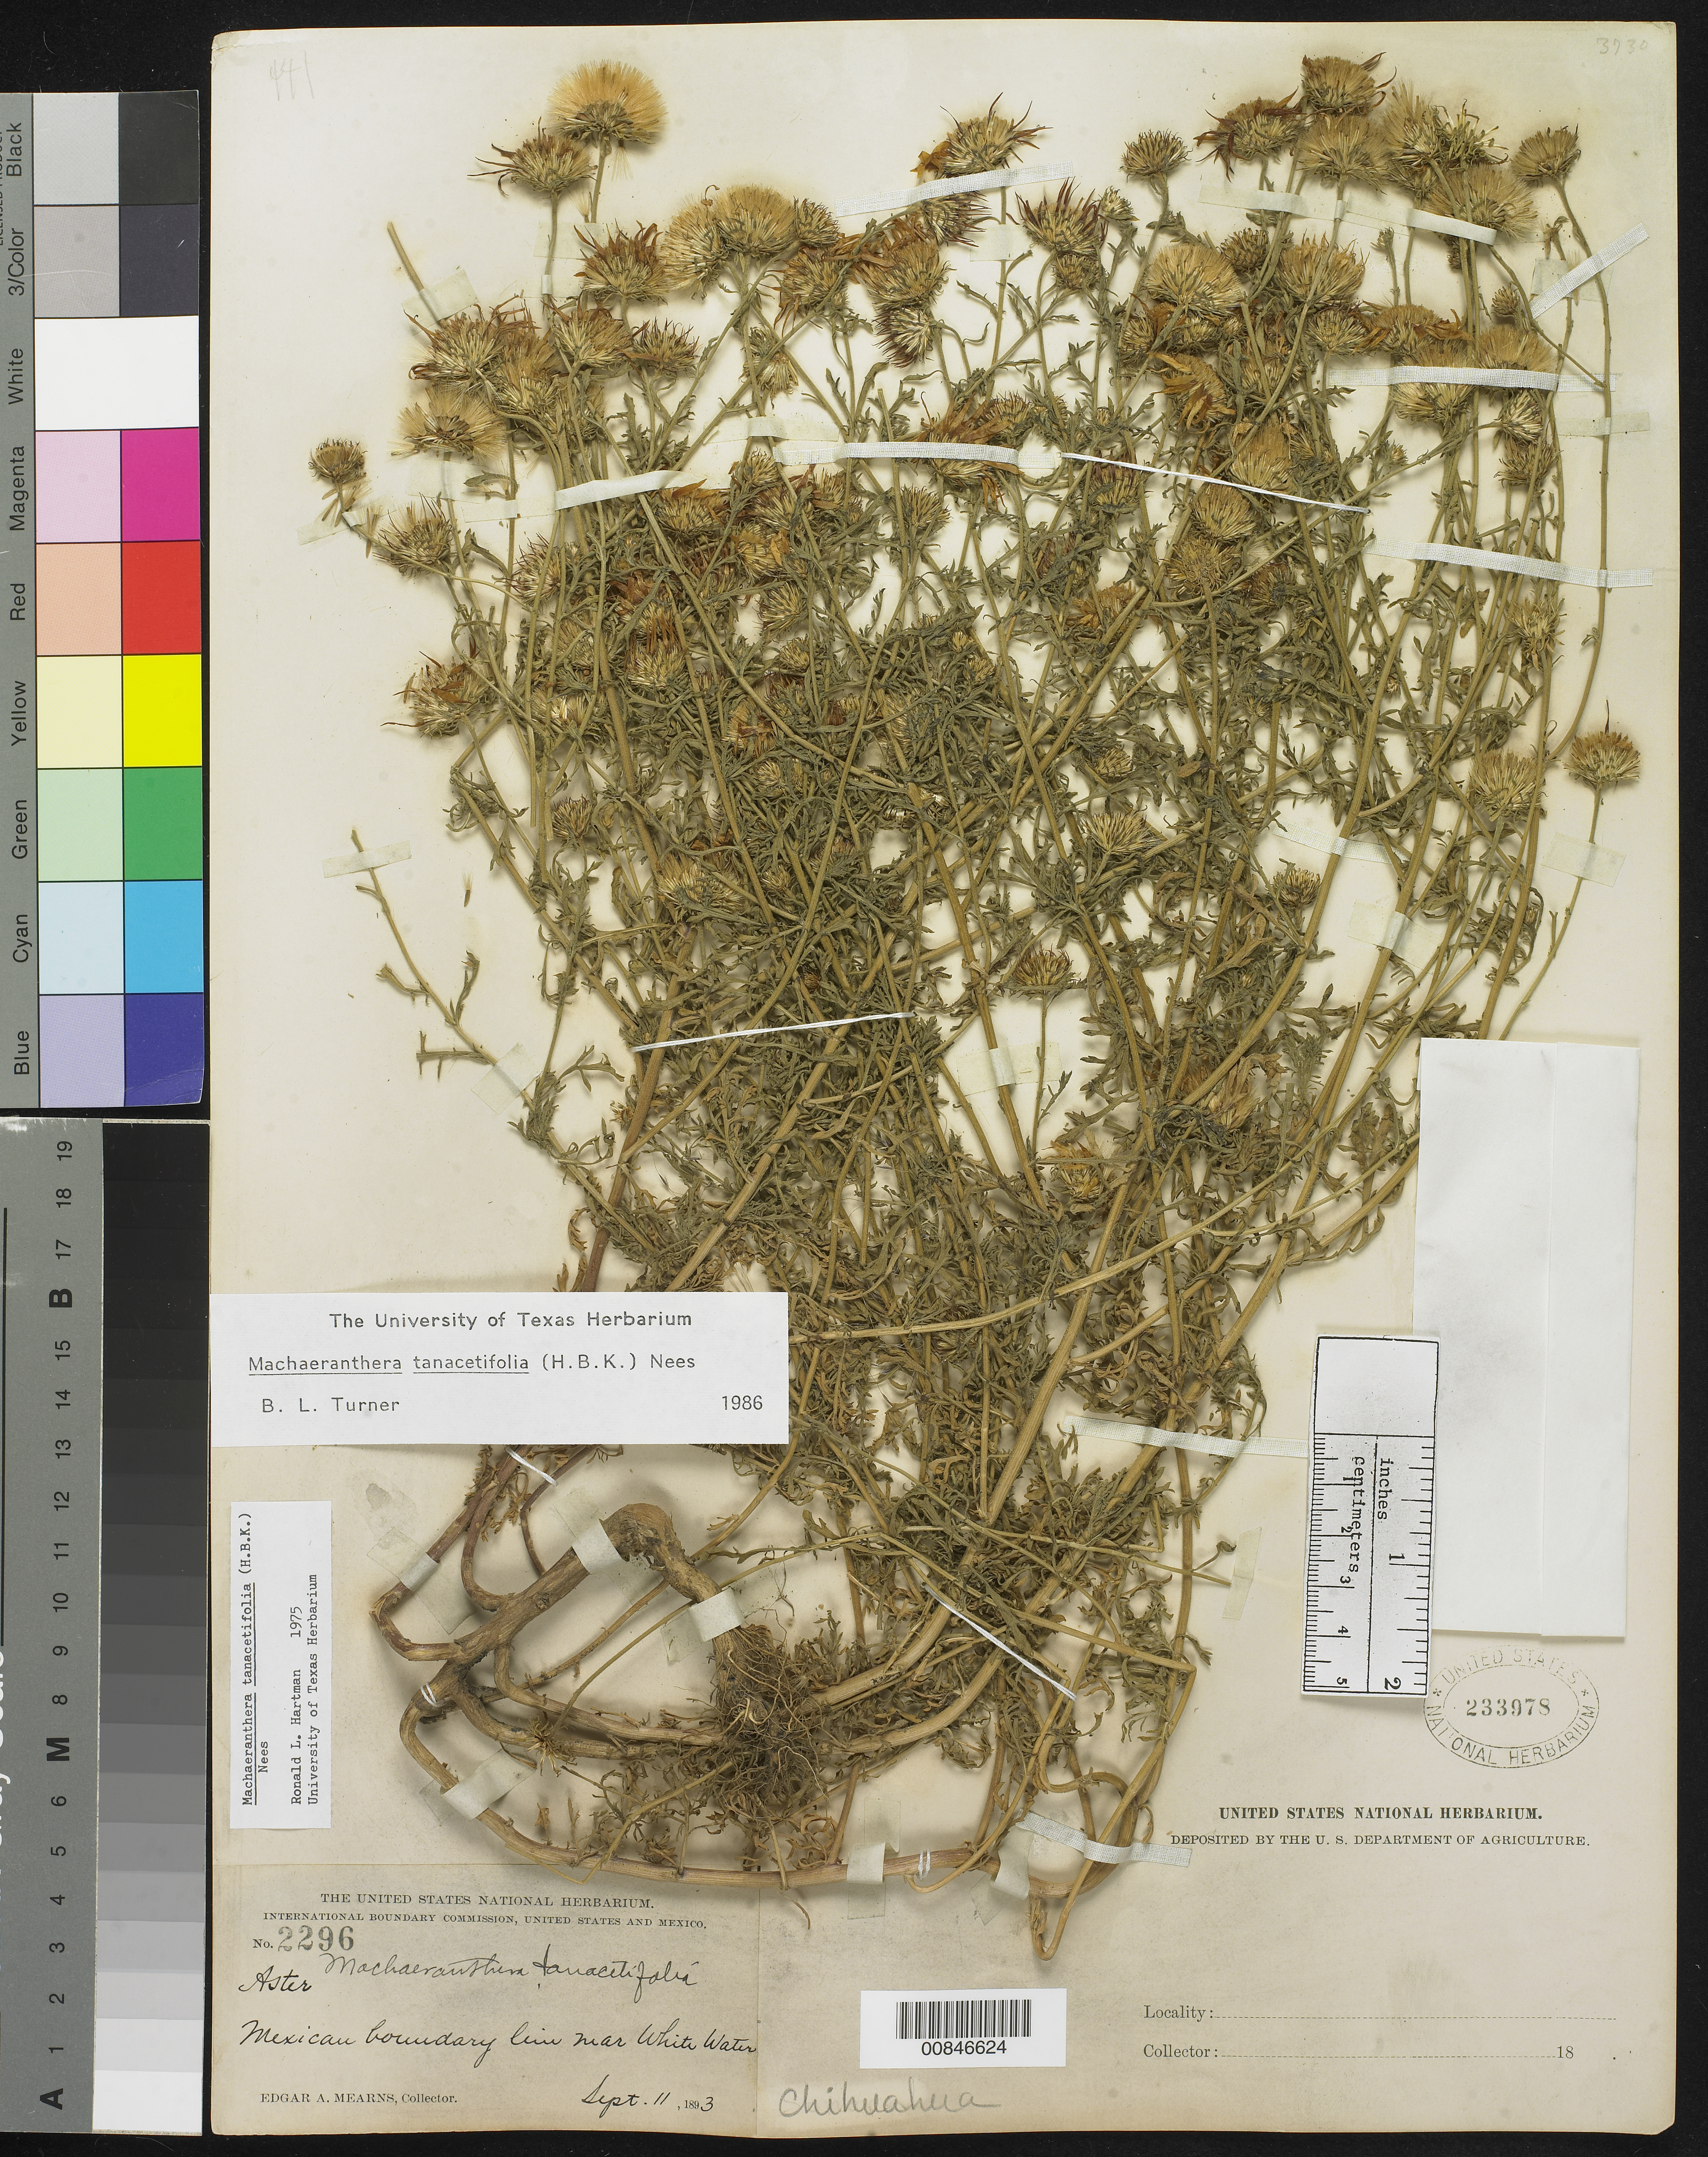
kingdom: Plantae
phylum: Tracheophyta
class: Magnoliopsida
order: Asterales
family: Asteraceae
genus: Machaeranthera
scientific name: Machaeranthera tanacetifolia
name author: (Kunth) Nees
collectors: E. A. Mearns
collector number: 2296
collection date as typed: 11 Sep 1893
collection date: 1893-09-11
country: Mexico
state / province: Chihuahua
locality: Mexican boundary line near White Water.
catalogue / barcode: US 233978